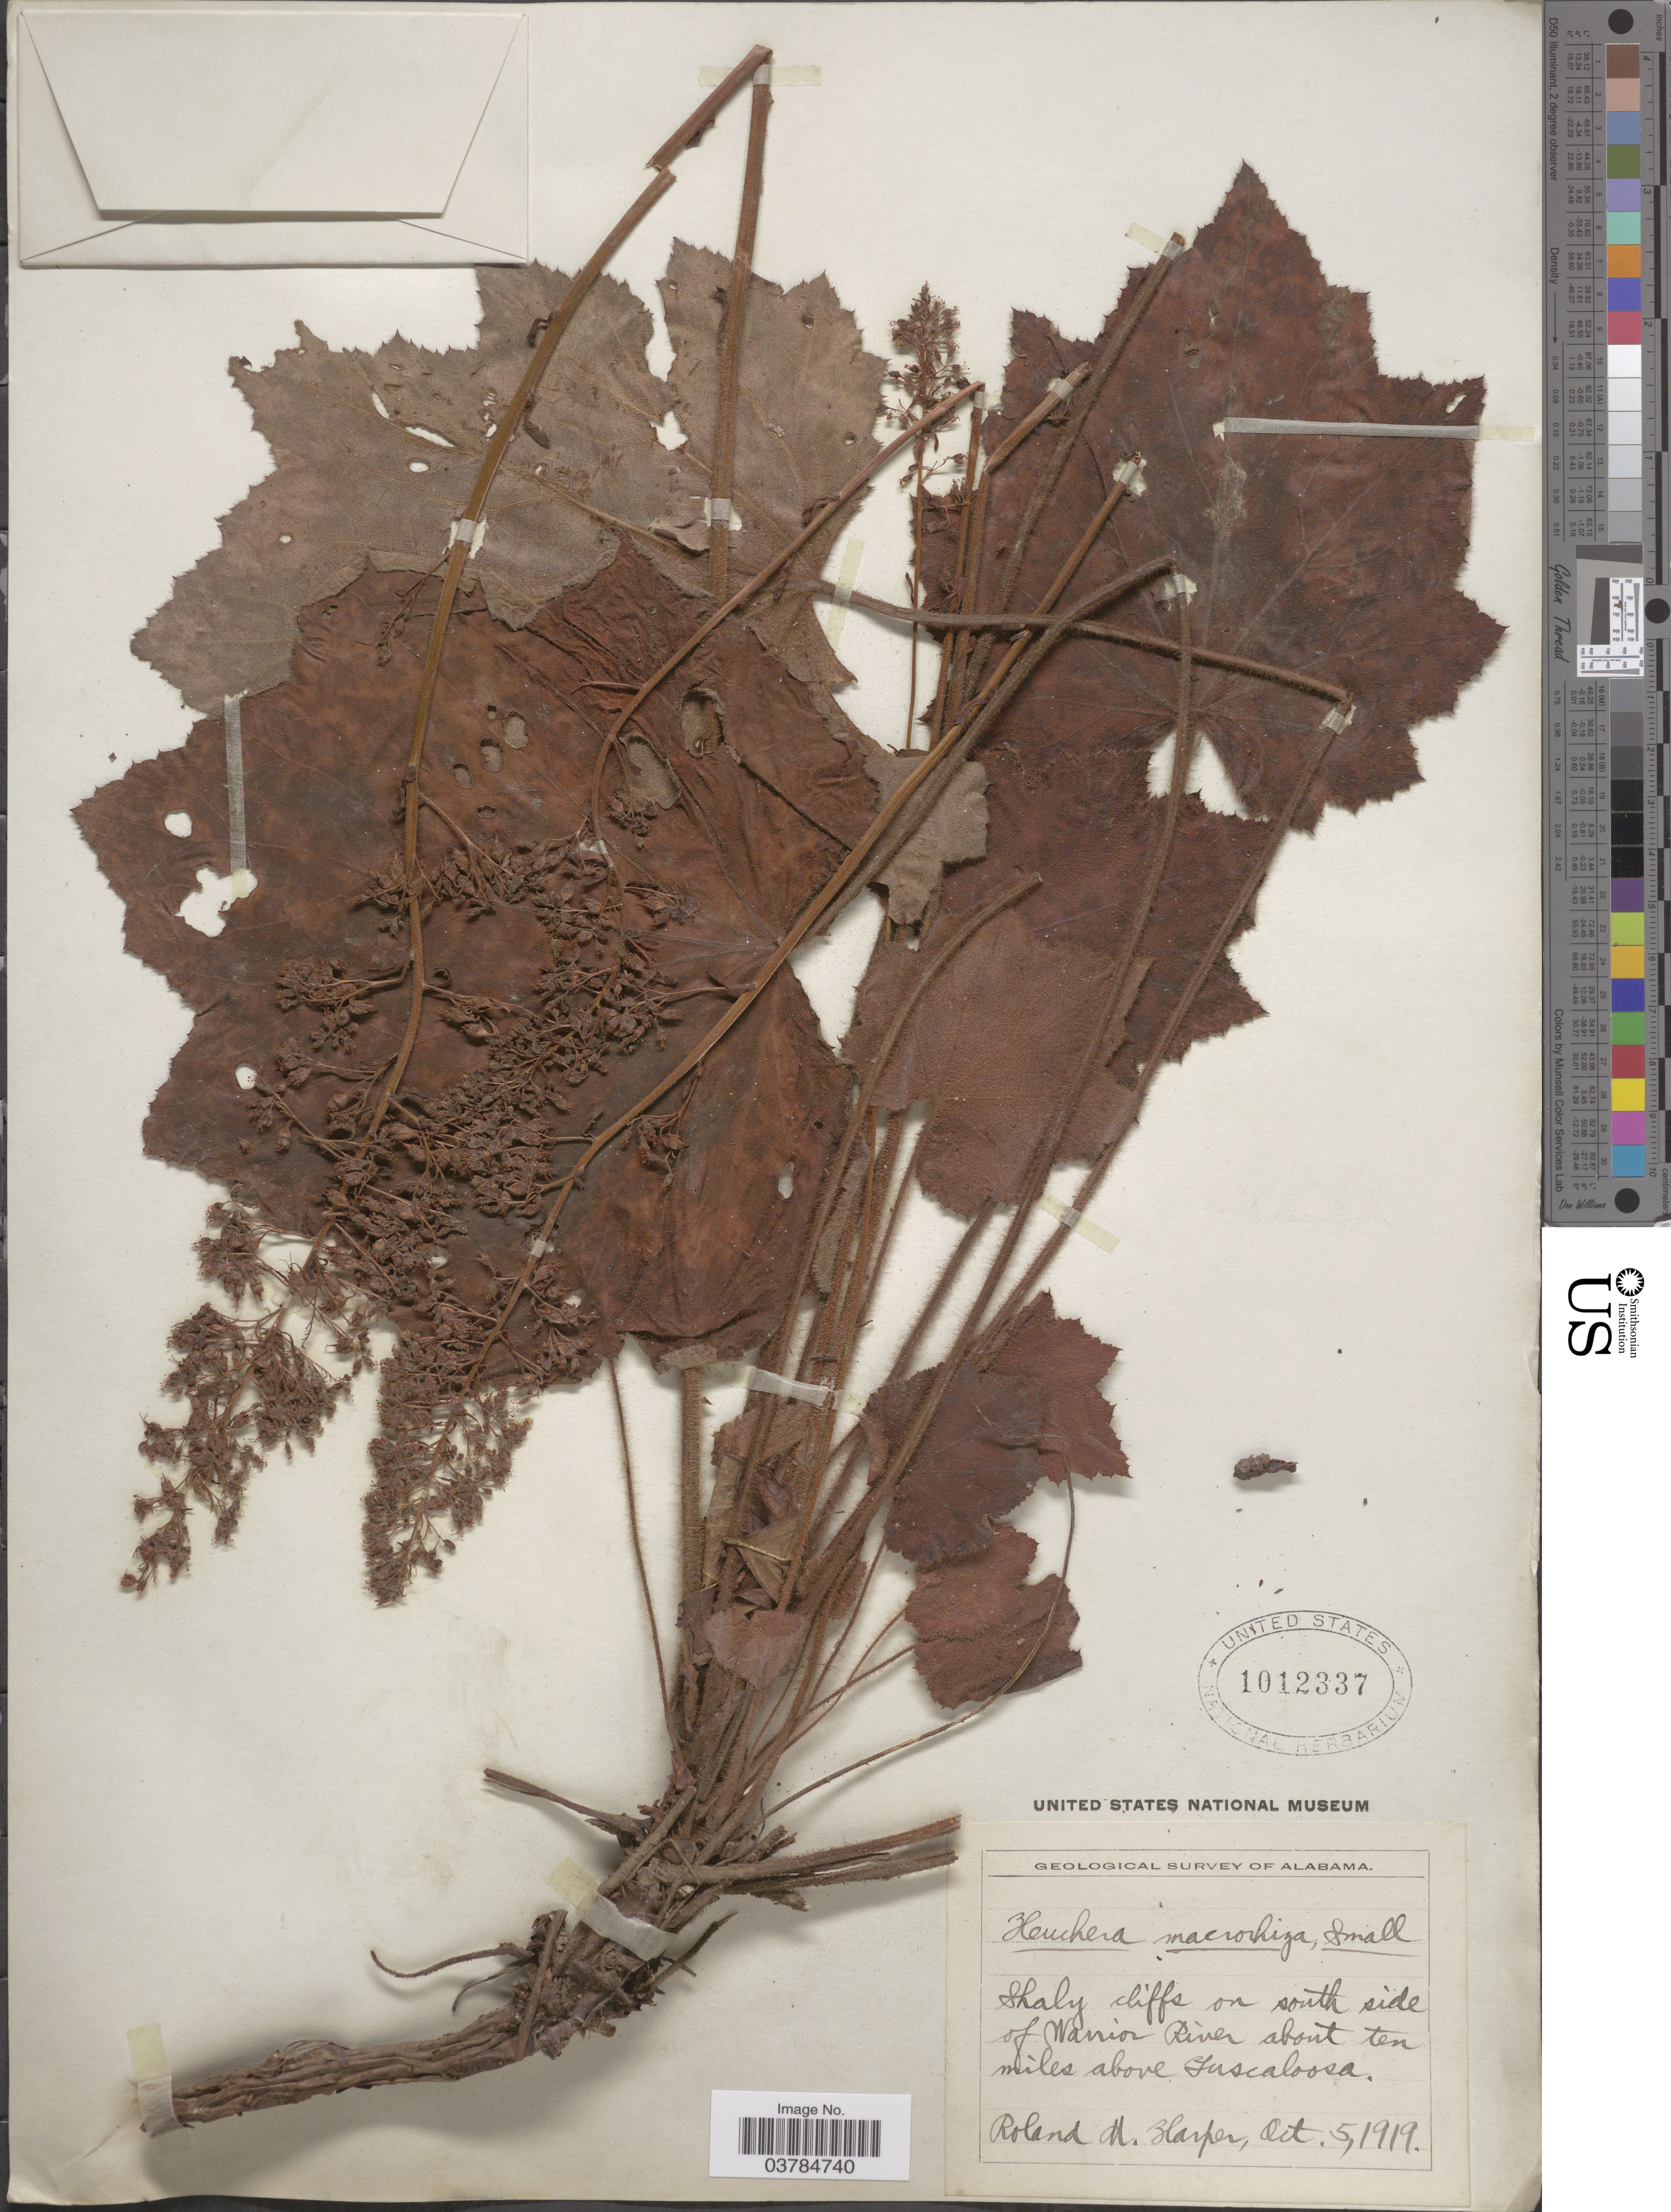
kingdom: Plantae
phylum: Tracheophyta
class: Magnoliopsida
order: Saxifragales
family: Saxifragaceae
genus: Heuchera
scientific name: Heuchera macrorhiza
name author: Small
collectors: R. M. Harper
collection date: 1919-10-05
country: United States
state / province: Alabama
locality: Shaly cliffs on south side of Warrior River about ten miles above Tuscaloosa.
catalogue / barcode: US 1012337